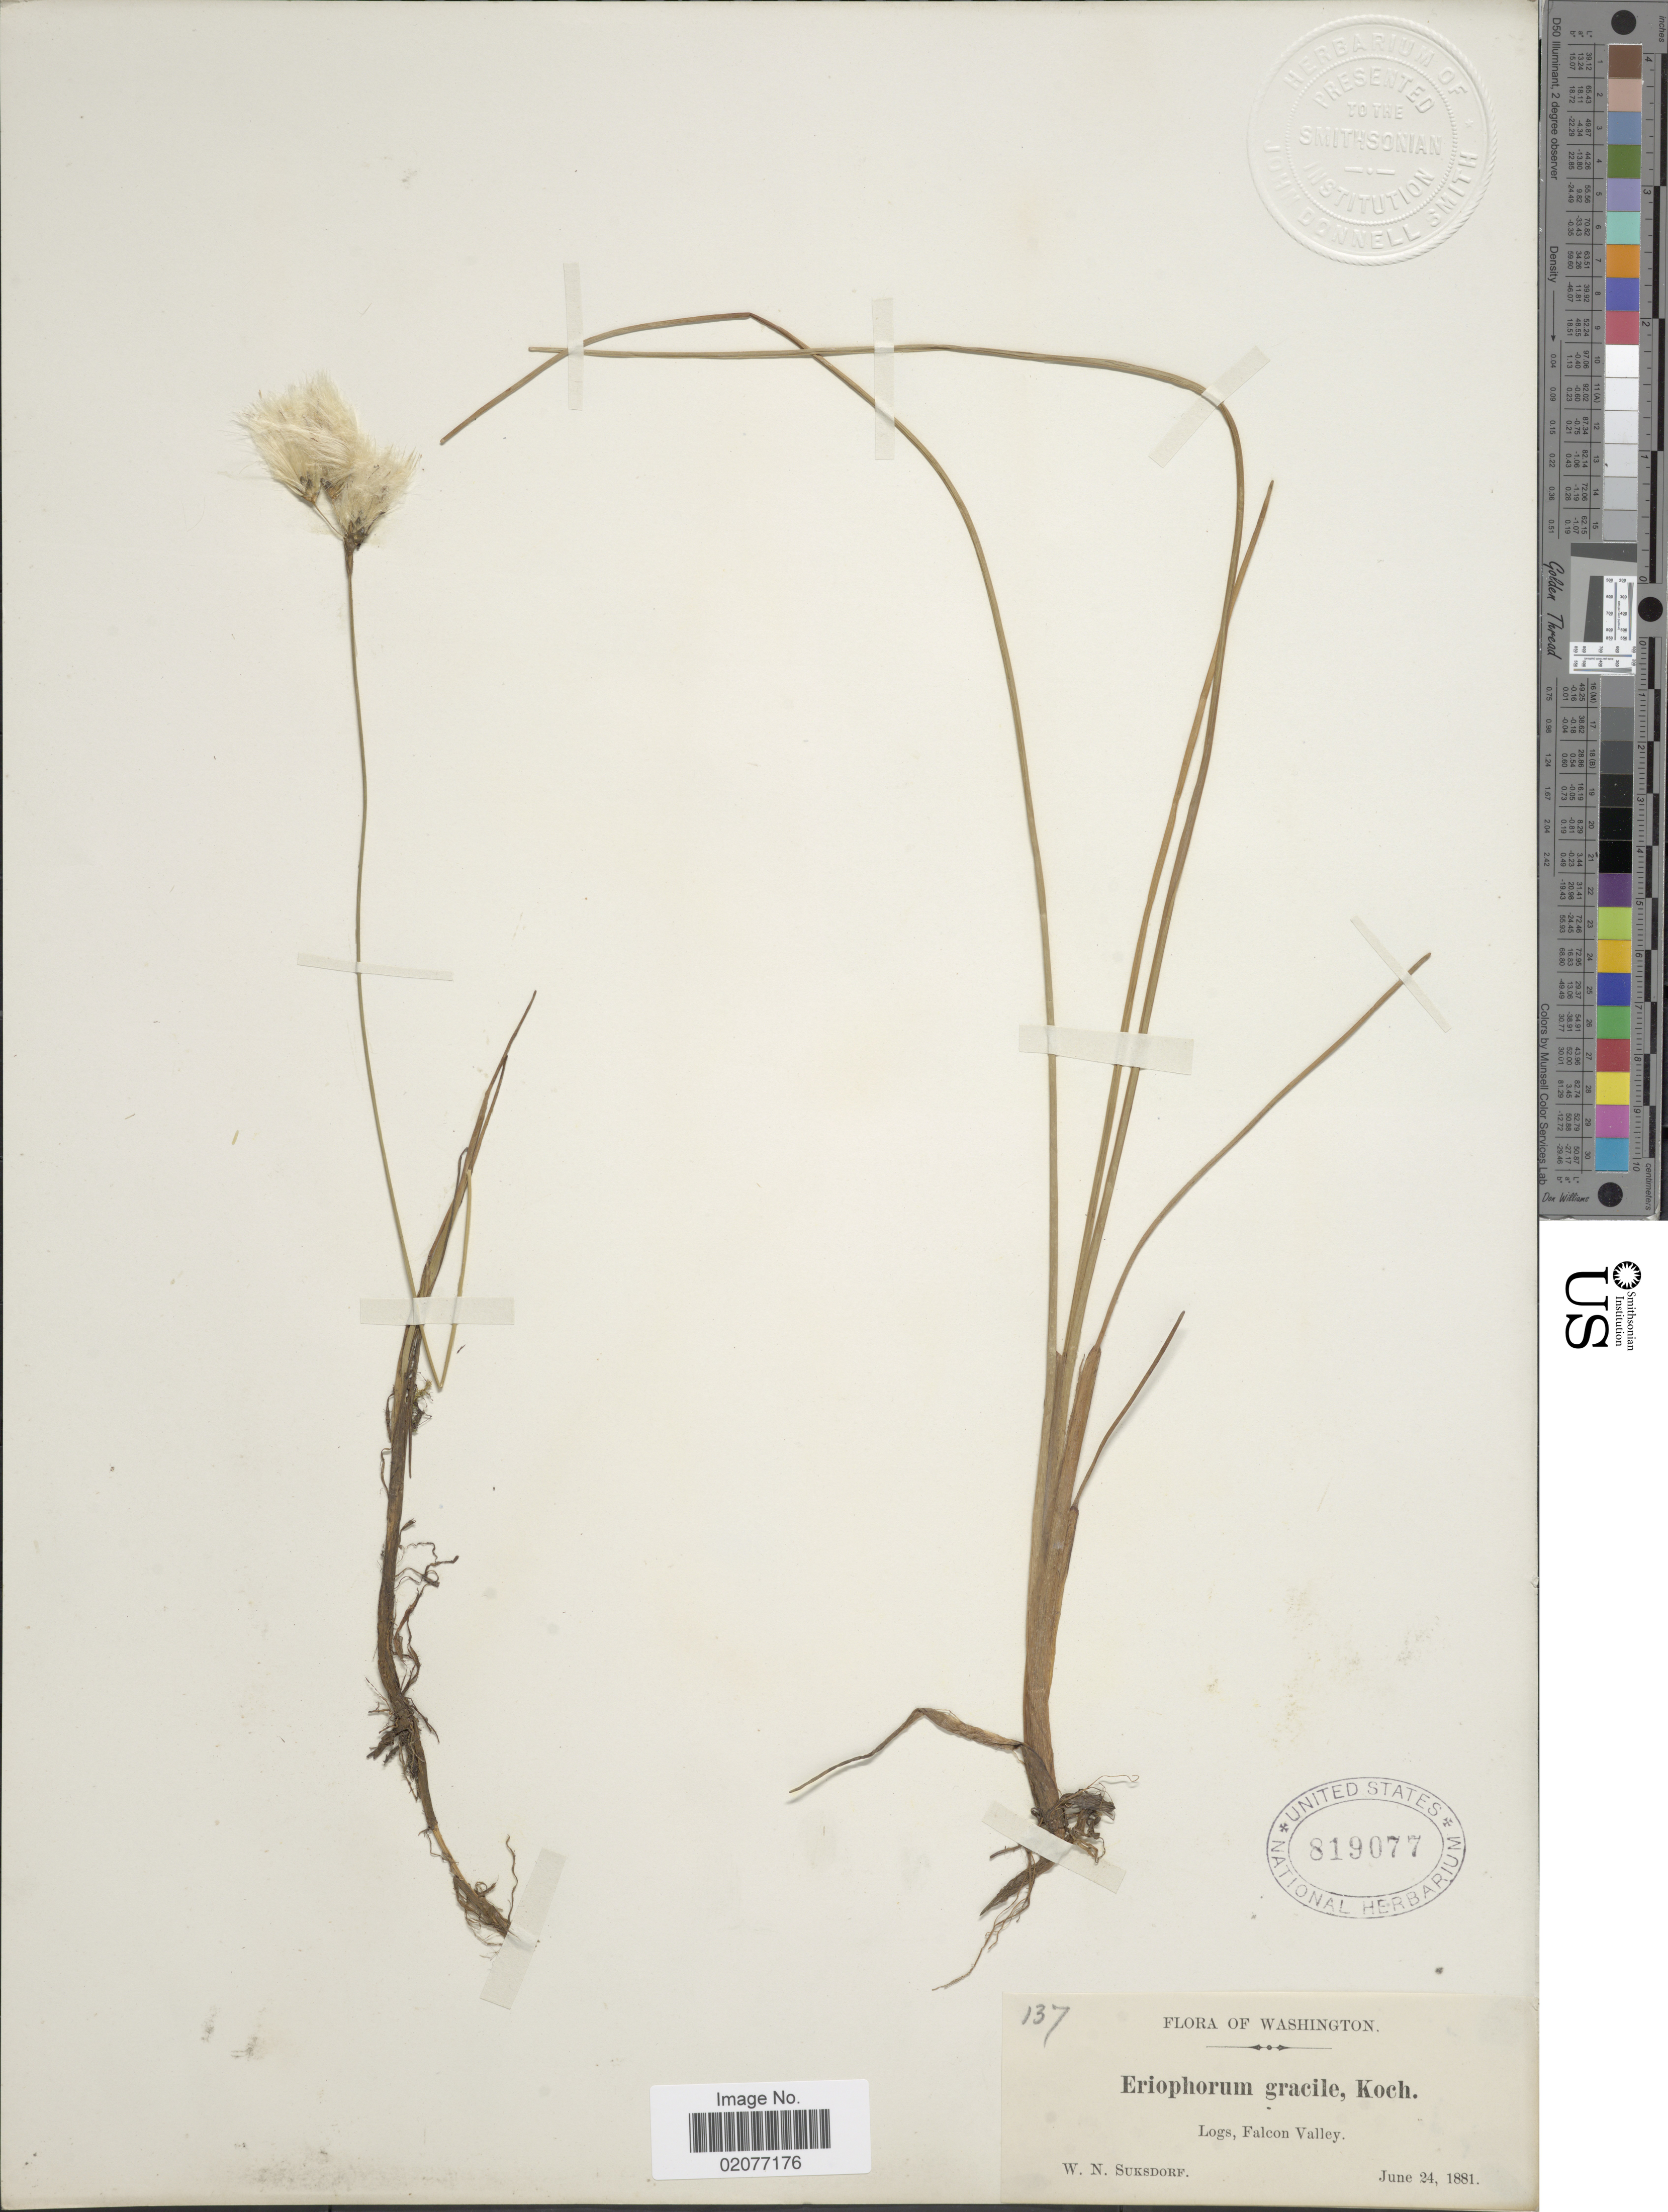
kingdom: Plantae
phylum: Tracheophyta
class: Liliopsida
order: Poales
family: Cyperaceae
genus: Eriophorum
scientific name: Eriophorum gracile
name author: W.D.J. Koch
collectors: W. N. Suksdorf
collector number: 137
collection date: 1881-06-24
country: United States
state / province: Washington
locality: Washington, Logs, Falcon Valley.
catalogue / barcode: US 819077